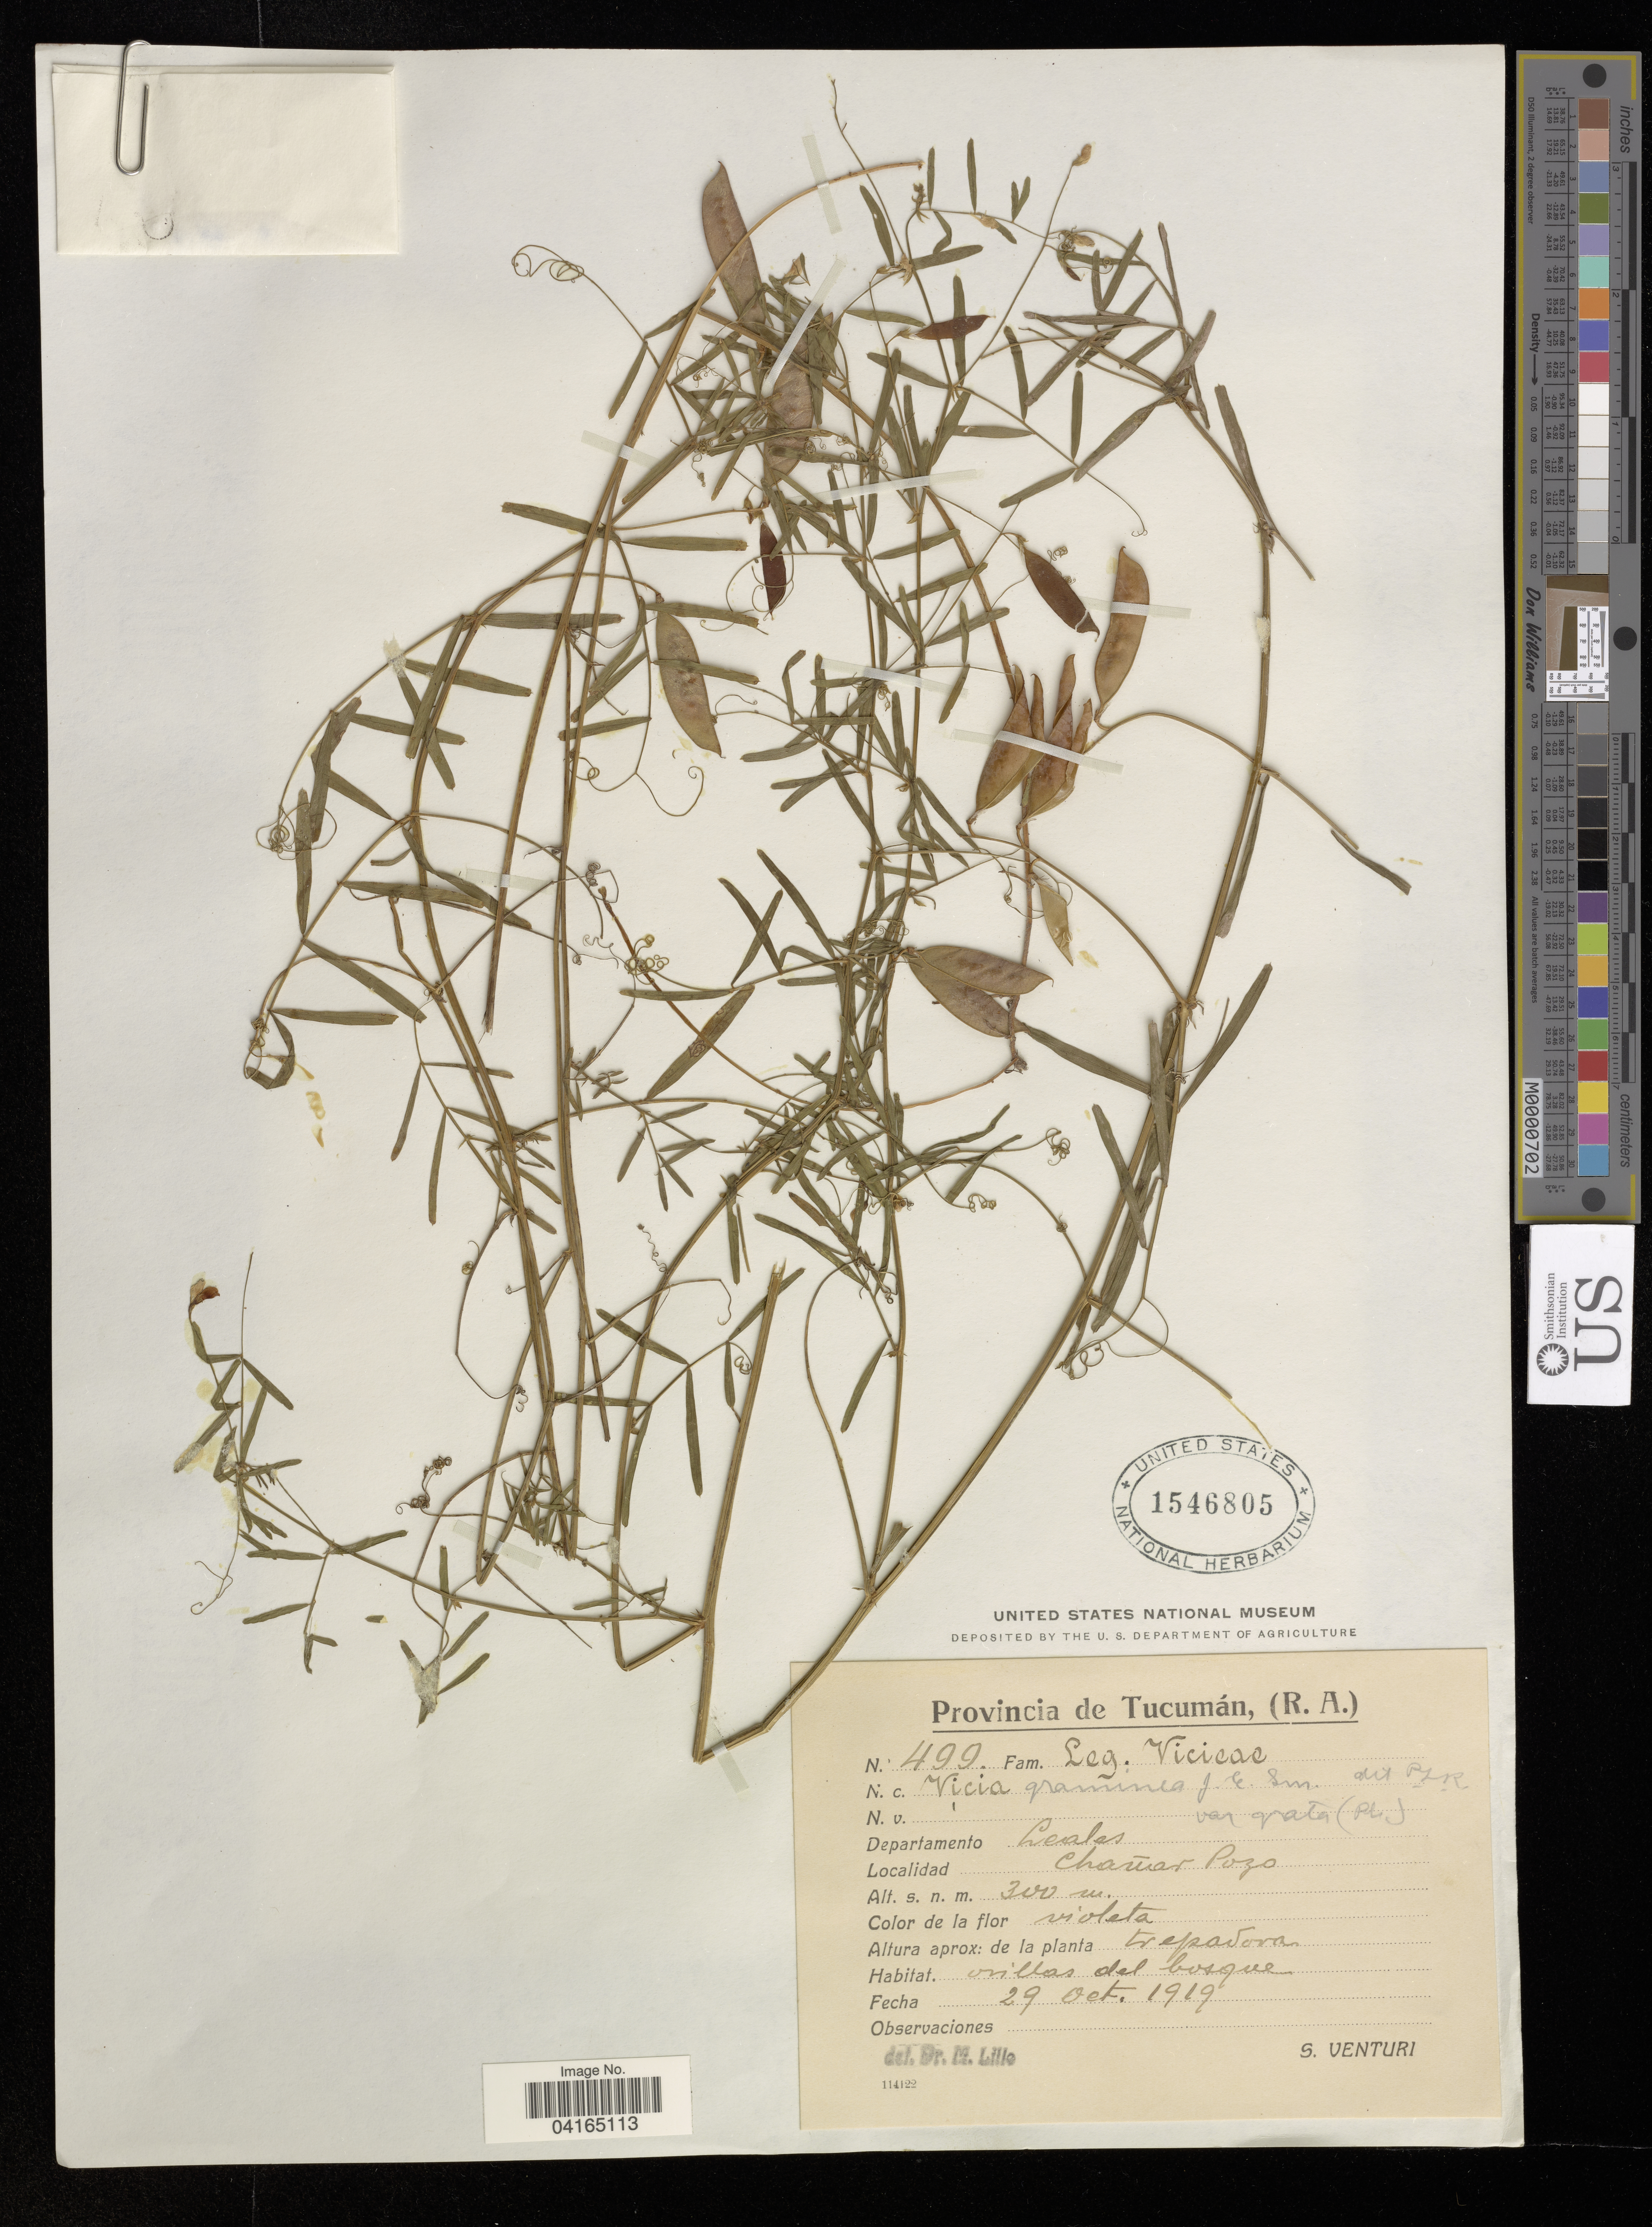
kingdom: Plantae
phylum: Tracheophyta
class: Magnoliopsida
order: Fabales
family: Fabaceae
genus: Vicia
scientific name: Vicia graminea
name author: Sm.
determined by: Hechenleitner, Paulina, RBG Edinburgh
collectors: S. Venturi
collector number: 499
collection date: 1919-10-29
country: Argentina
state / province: Tucuman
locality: Provincia de Tucumán, (R.A.). Departamento Leales. Chañar Pozo.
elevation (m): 300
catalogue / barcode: US 1546805